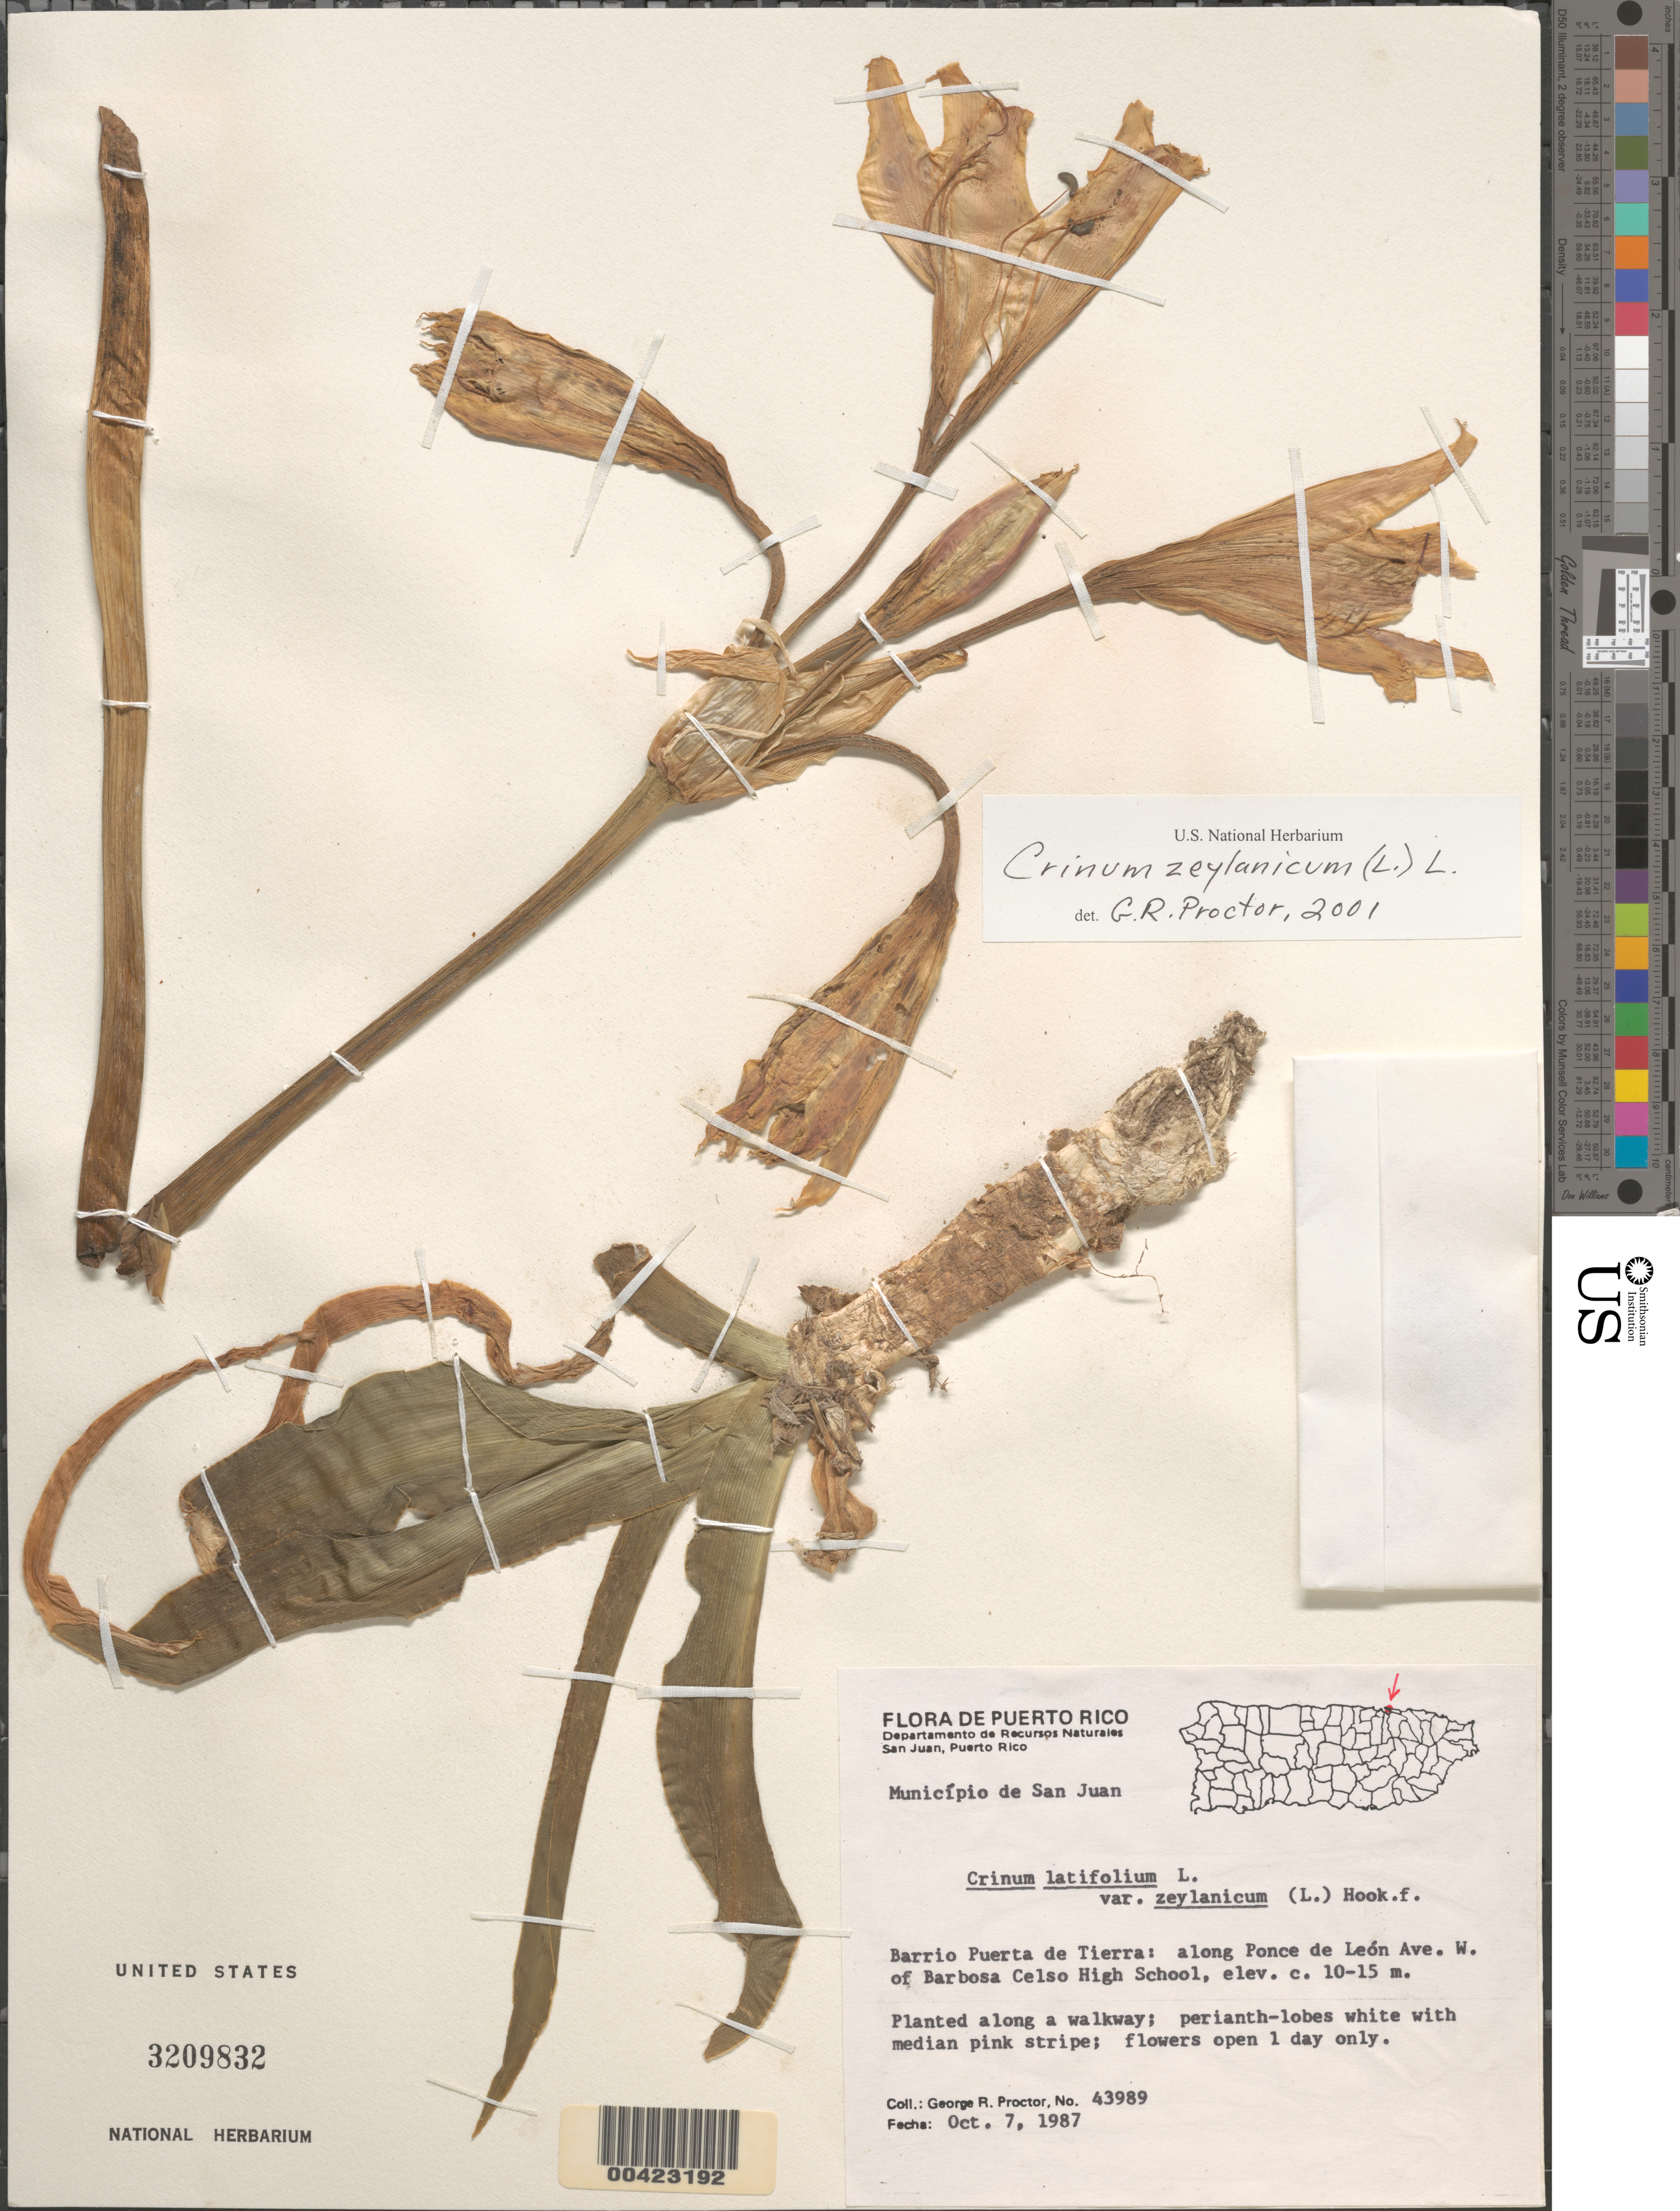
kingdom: Plantae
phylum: Tracheophyta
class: Liliopsida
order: Asparagales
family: Amaryllidaceae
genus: Crinum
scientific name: Crinum latifolium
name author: L.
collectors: G. R. Proctor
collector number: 43989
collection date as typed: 07 Oct 1987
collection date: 1987-10-07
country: Puerto Rico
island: Greater Antilles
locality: San juan, barrio puerta de tierra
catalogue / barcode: US 3209832